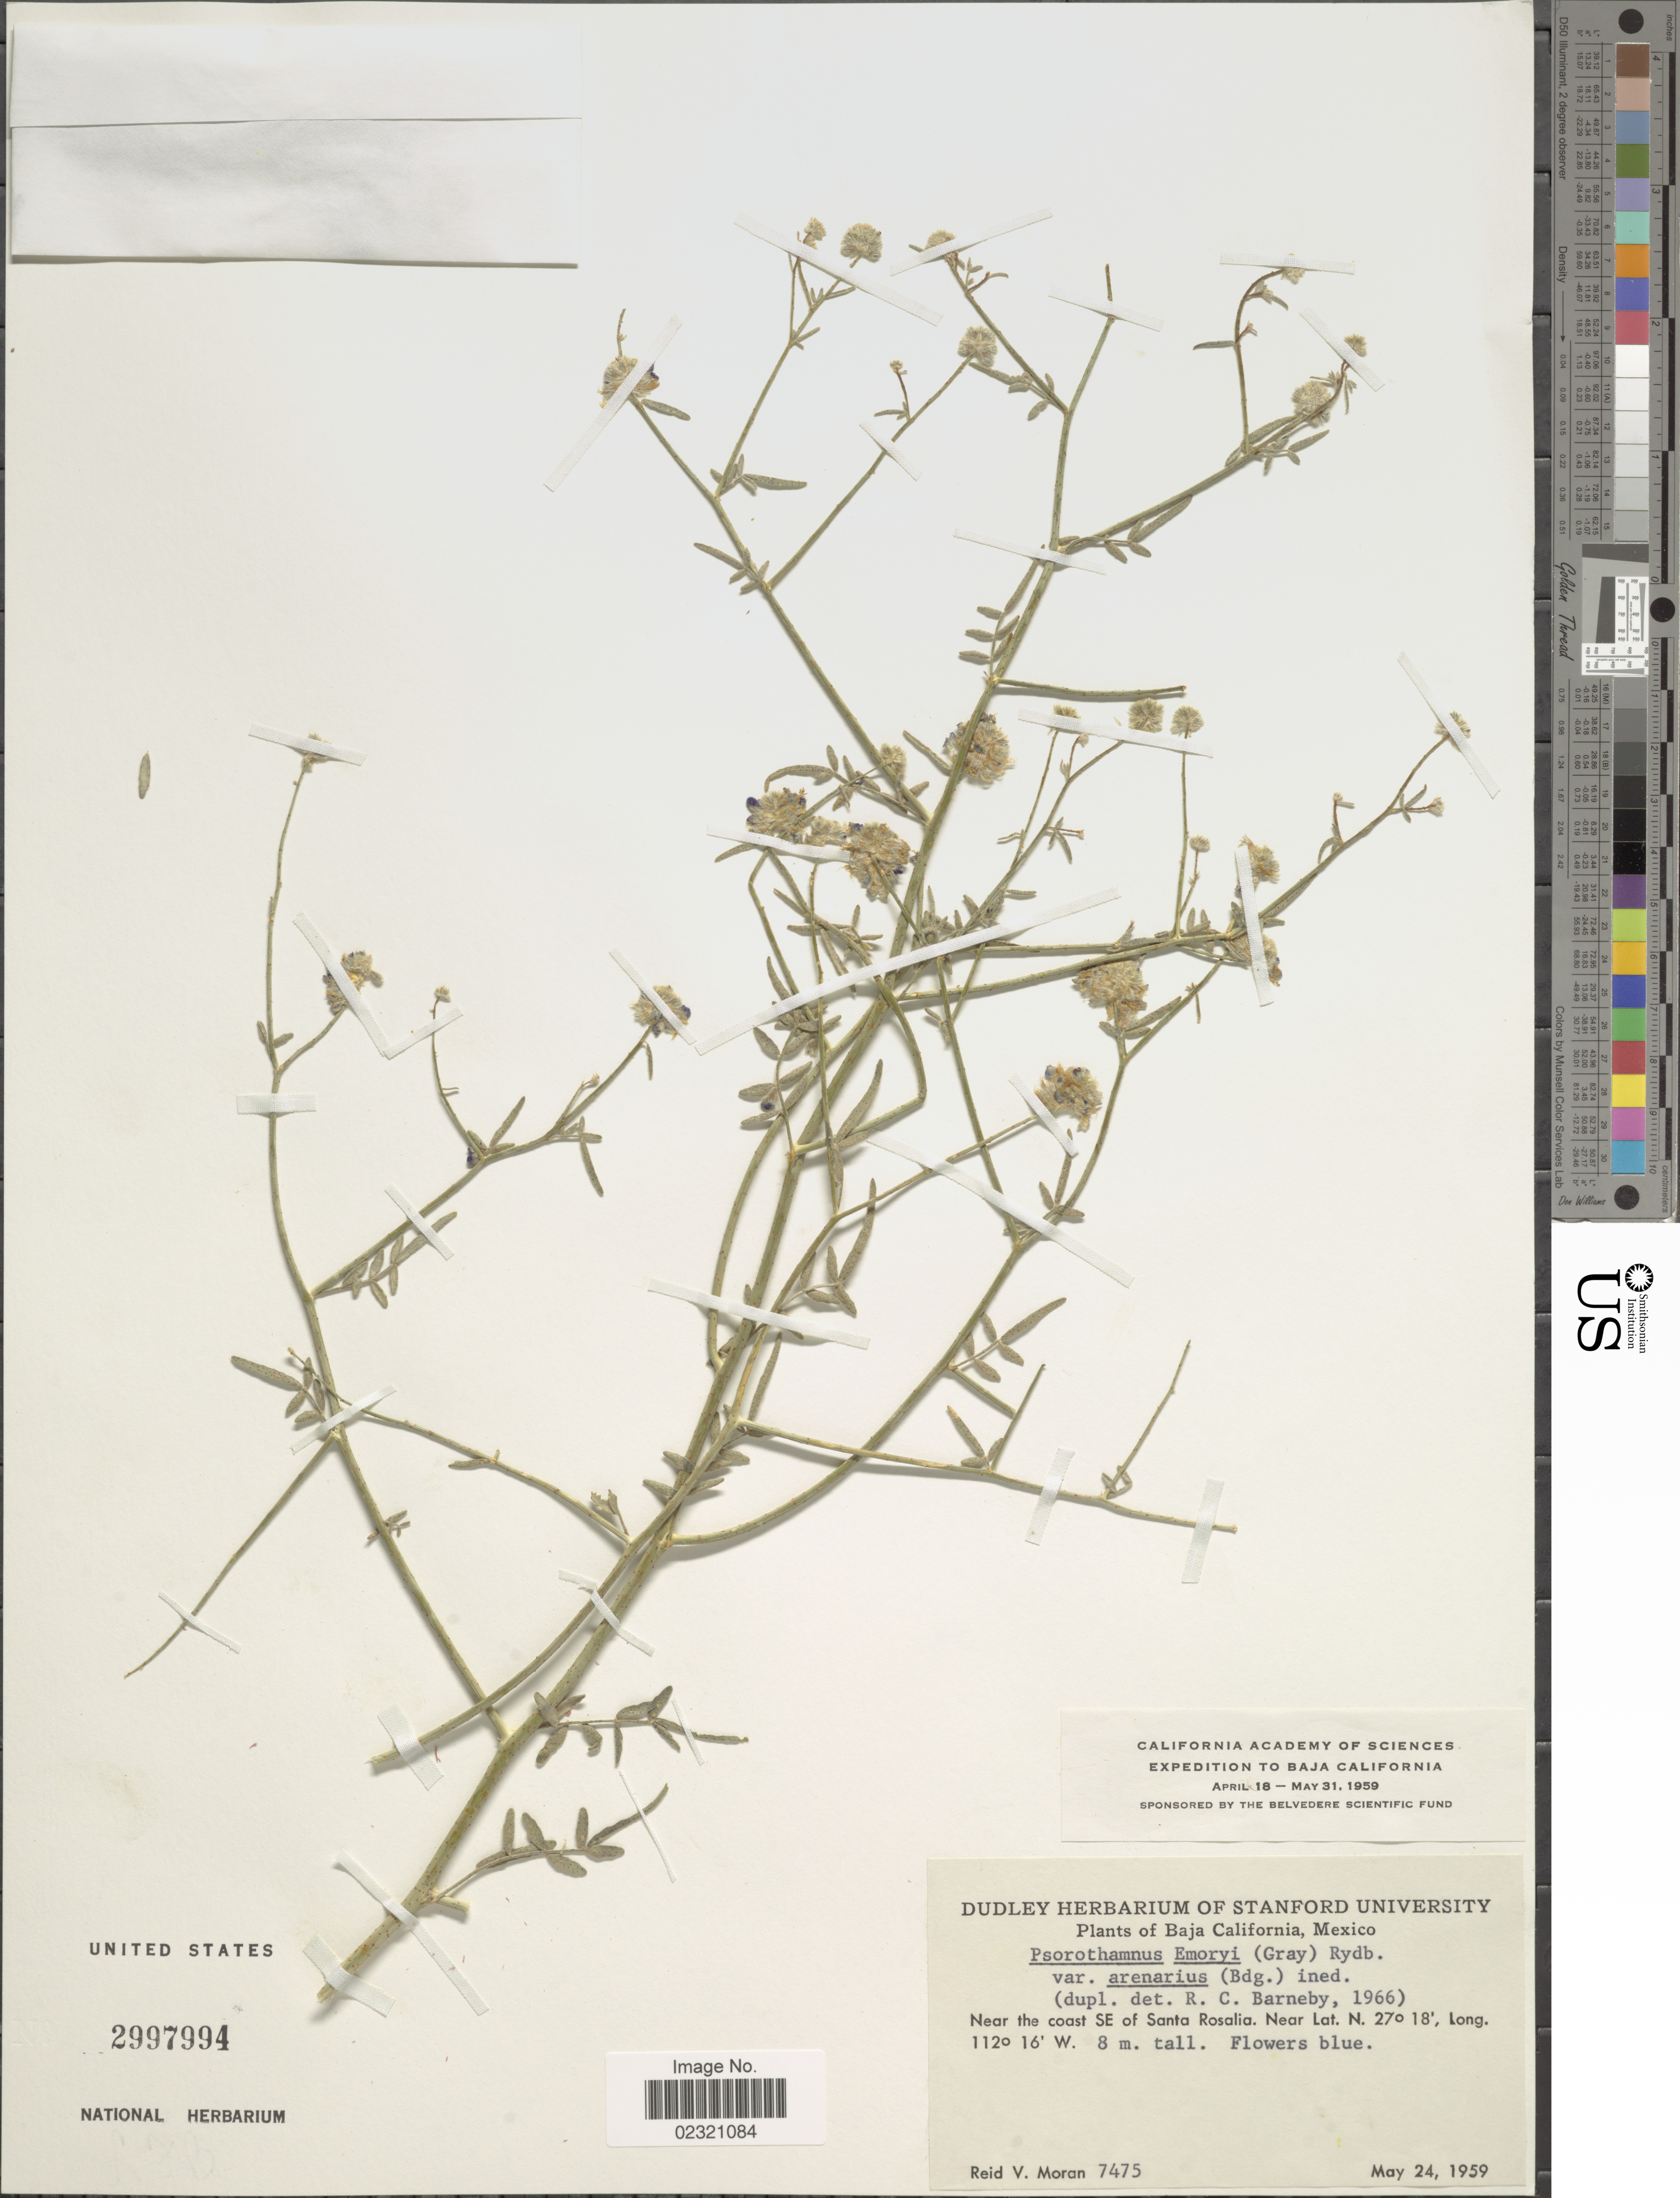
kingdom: Plantae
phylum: Tracheophyta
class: Magnoliopsida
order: Fabales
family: Fabaceae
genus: Psorothamnus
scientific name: Psorothamnus emoryi var. arenarius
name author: (Brandegee) Rydb.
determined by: Barneby, Rupert C., (NY)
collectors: R. V. Moran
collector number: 7475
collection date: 1959-05-24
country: Mexico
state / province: Baja California Sur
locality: Near the coast SE of Santa Rosalia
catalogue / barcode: US 2997994